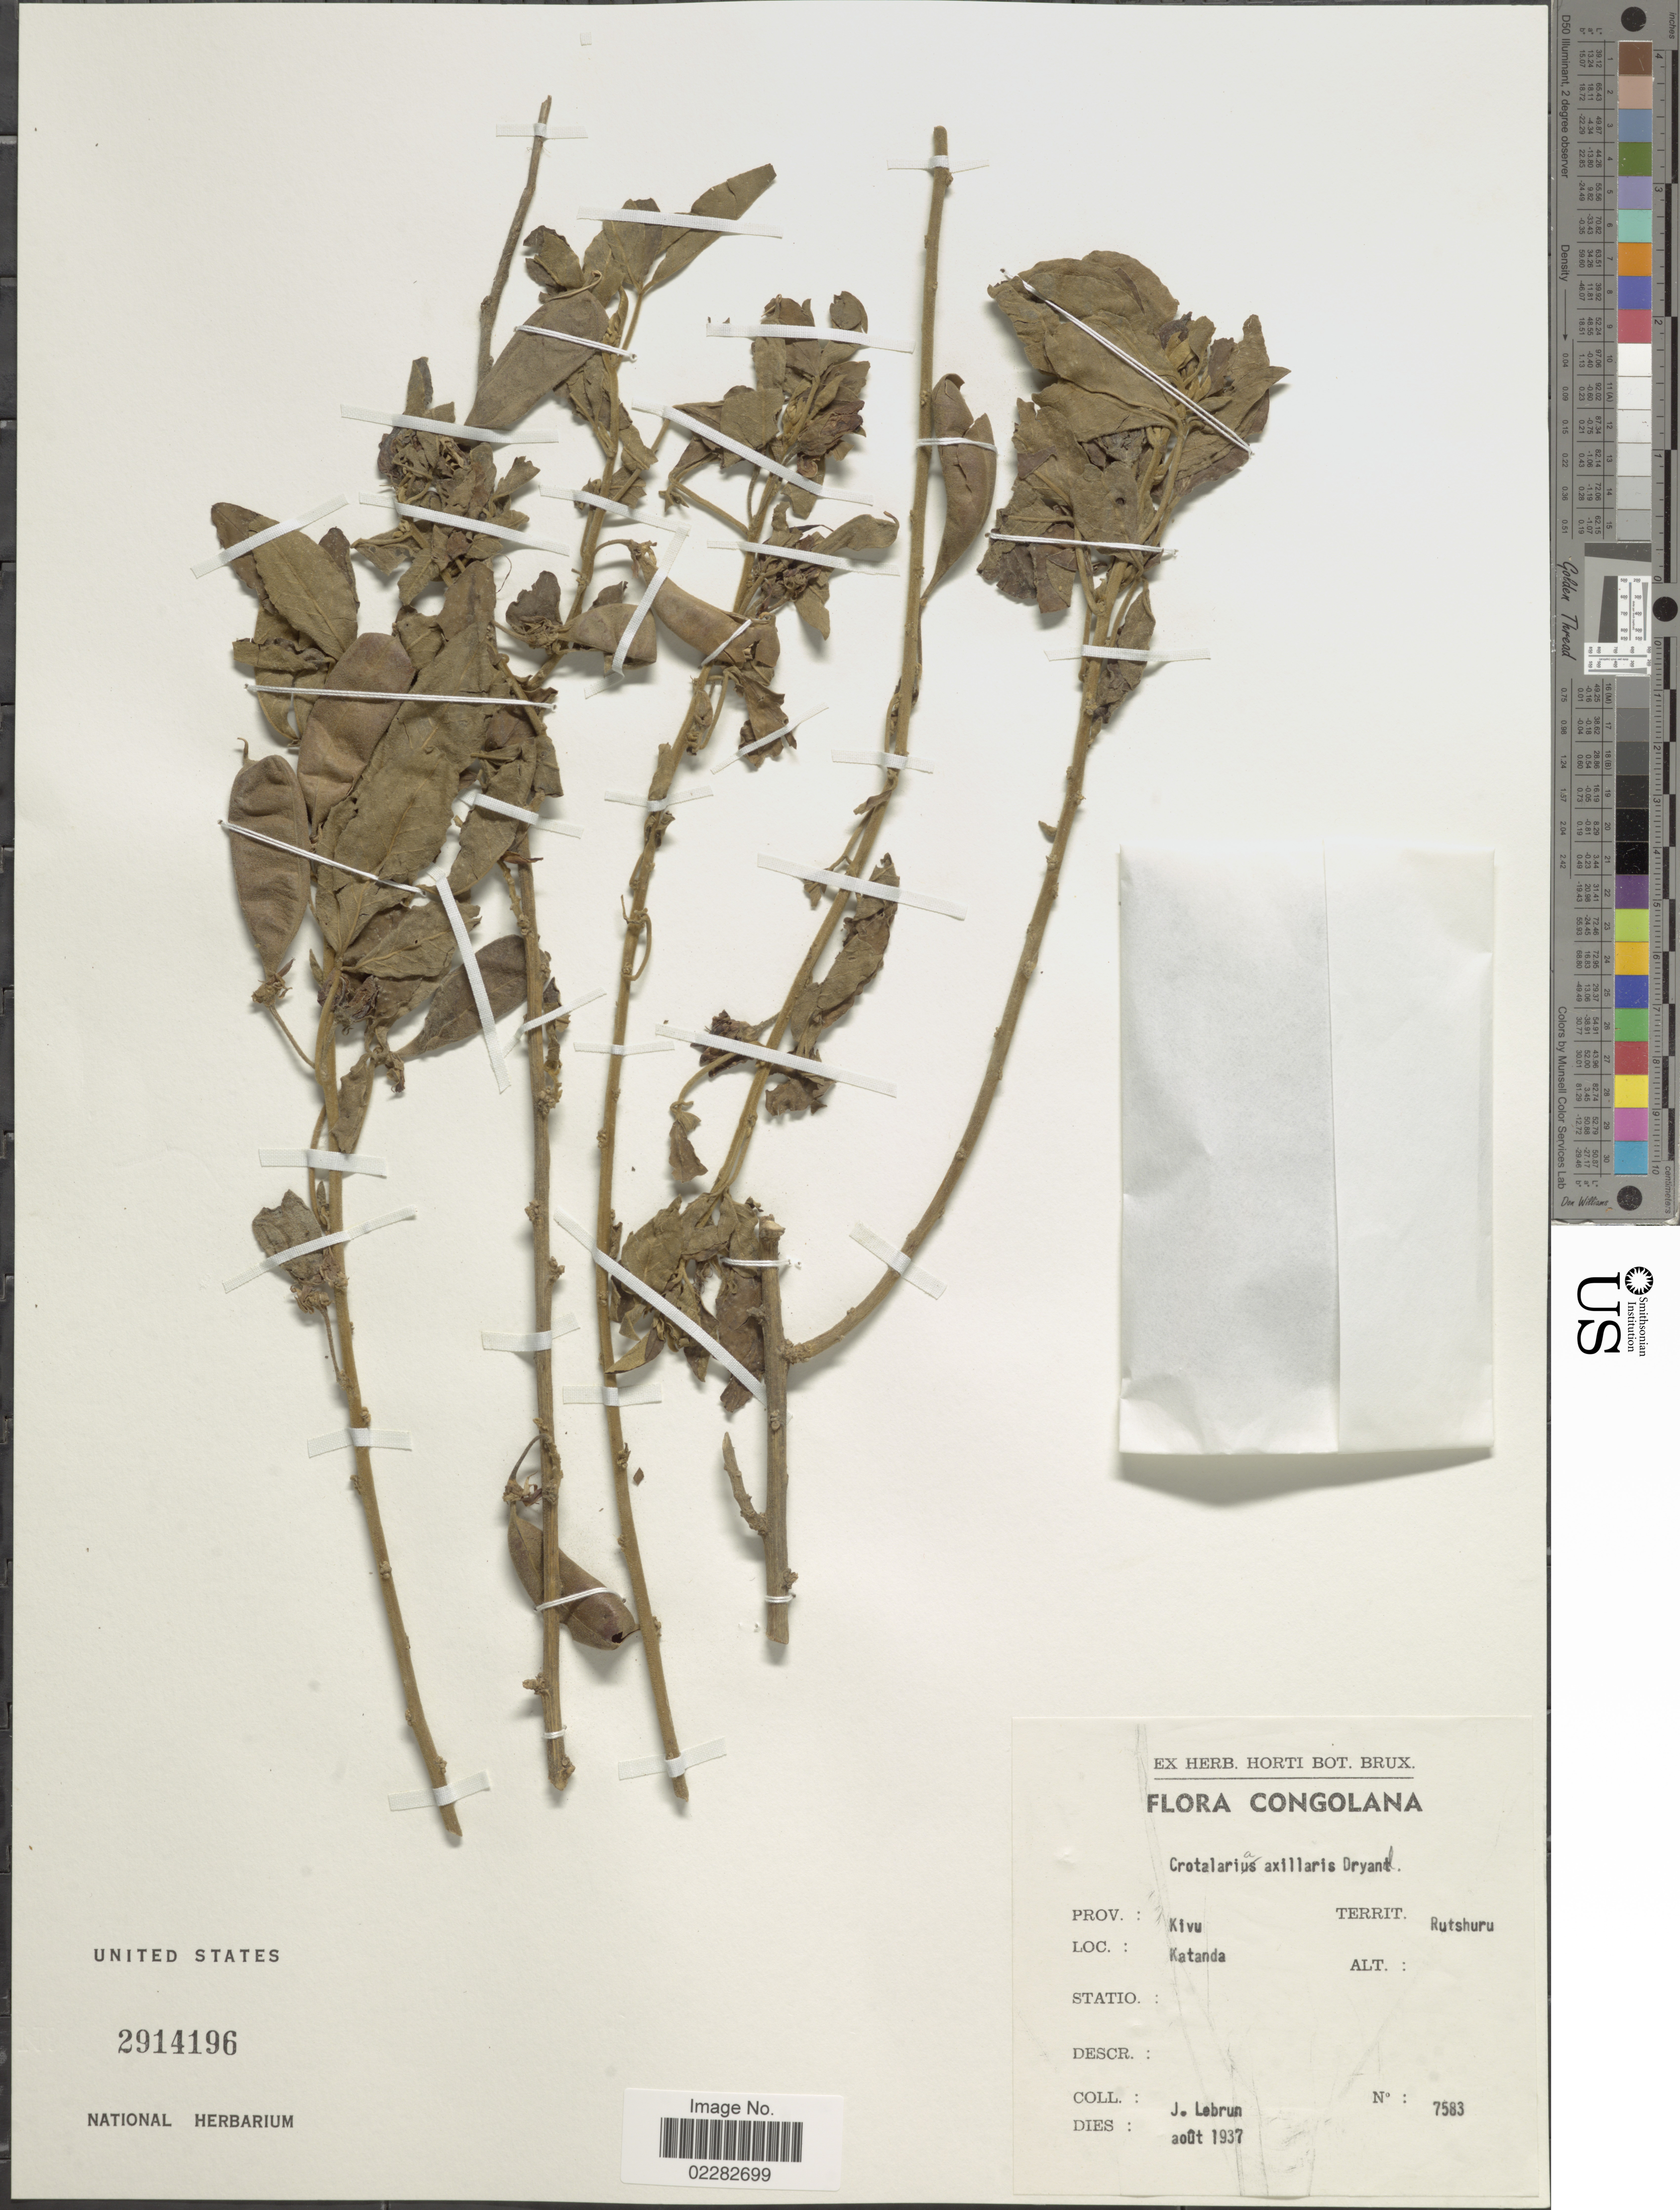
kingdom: Plantae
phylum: Tracheophyta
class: Magnoliopsida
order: Fabales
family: Fabaceae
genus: Crotalaria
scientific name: Crotalaria axillaris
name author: Aiton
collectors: J. A. Lebrun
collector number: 7583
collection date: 1937-08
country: Congo, Democratic Republic of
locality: Congolana, Prov. Kivy, Territ. Rutshuru, Katanda.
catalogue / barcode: US 2914196